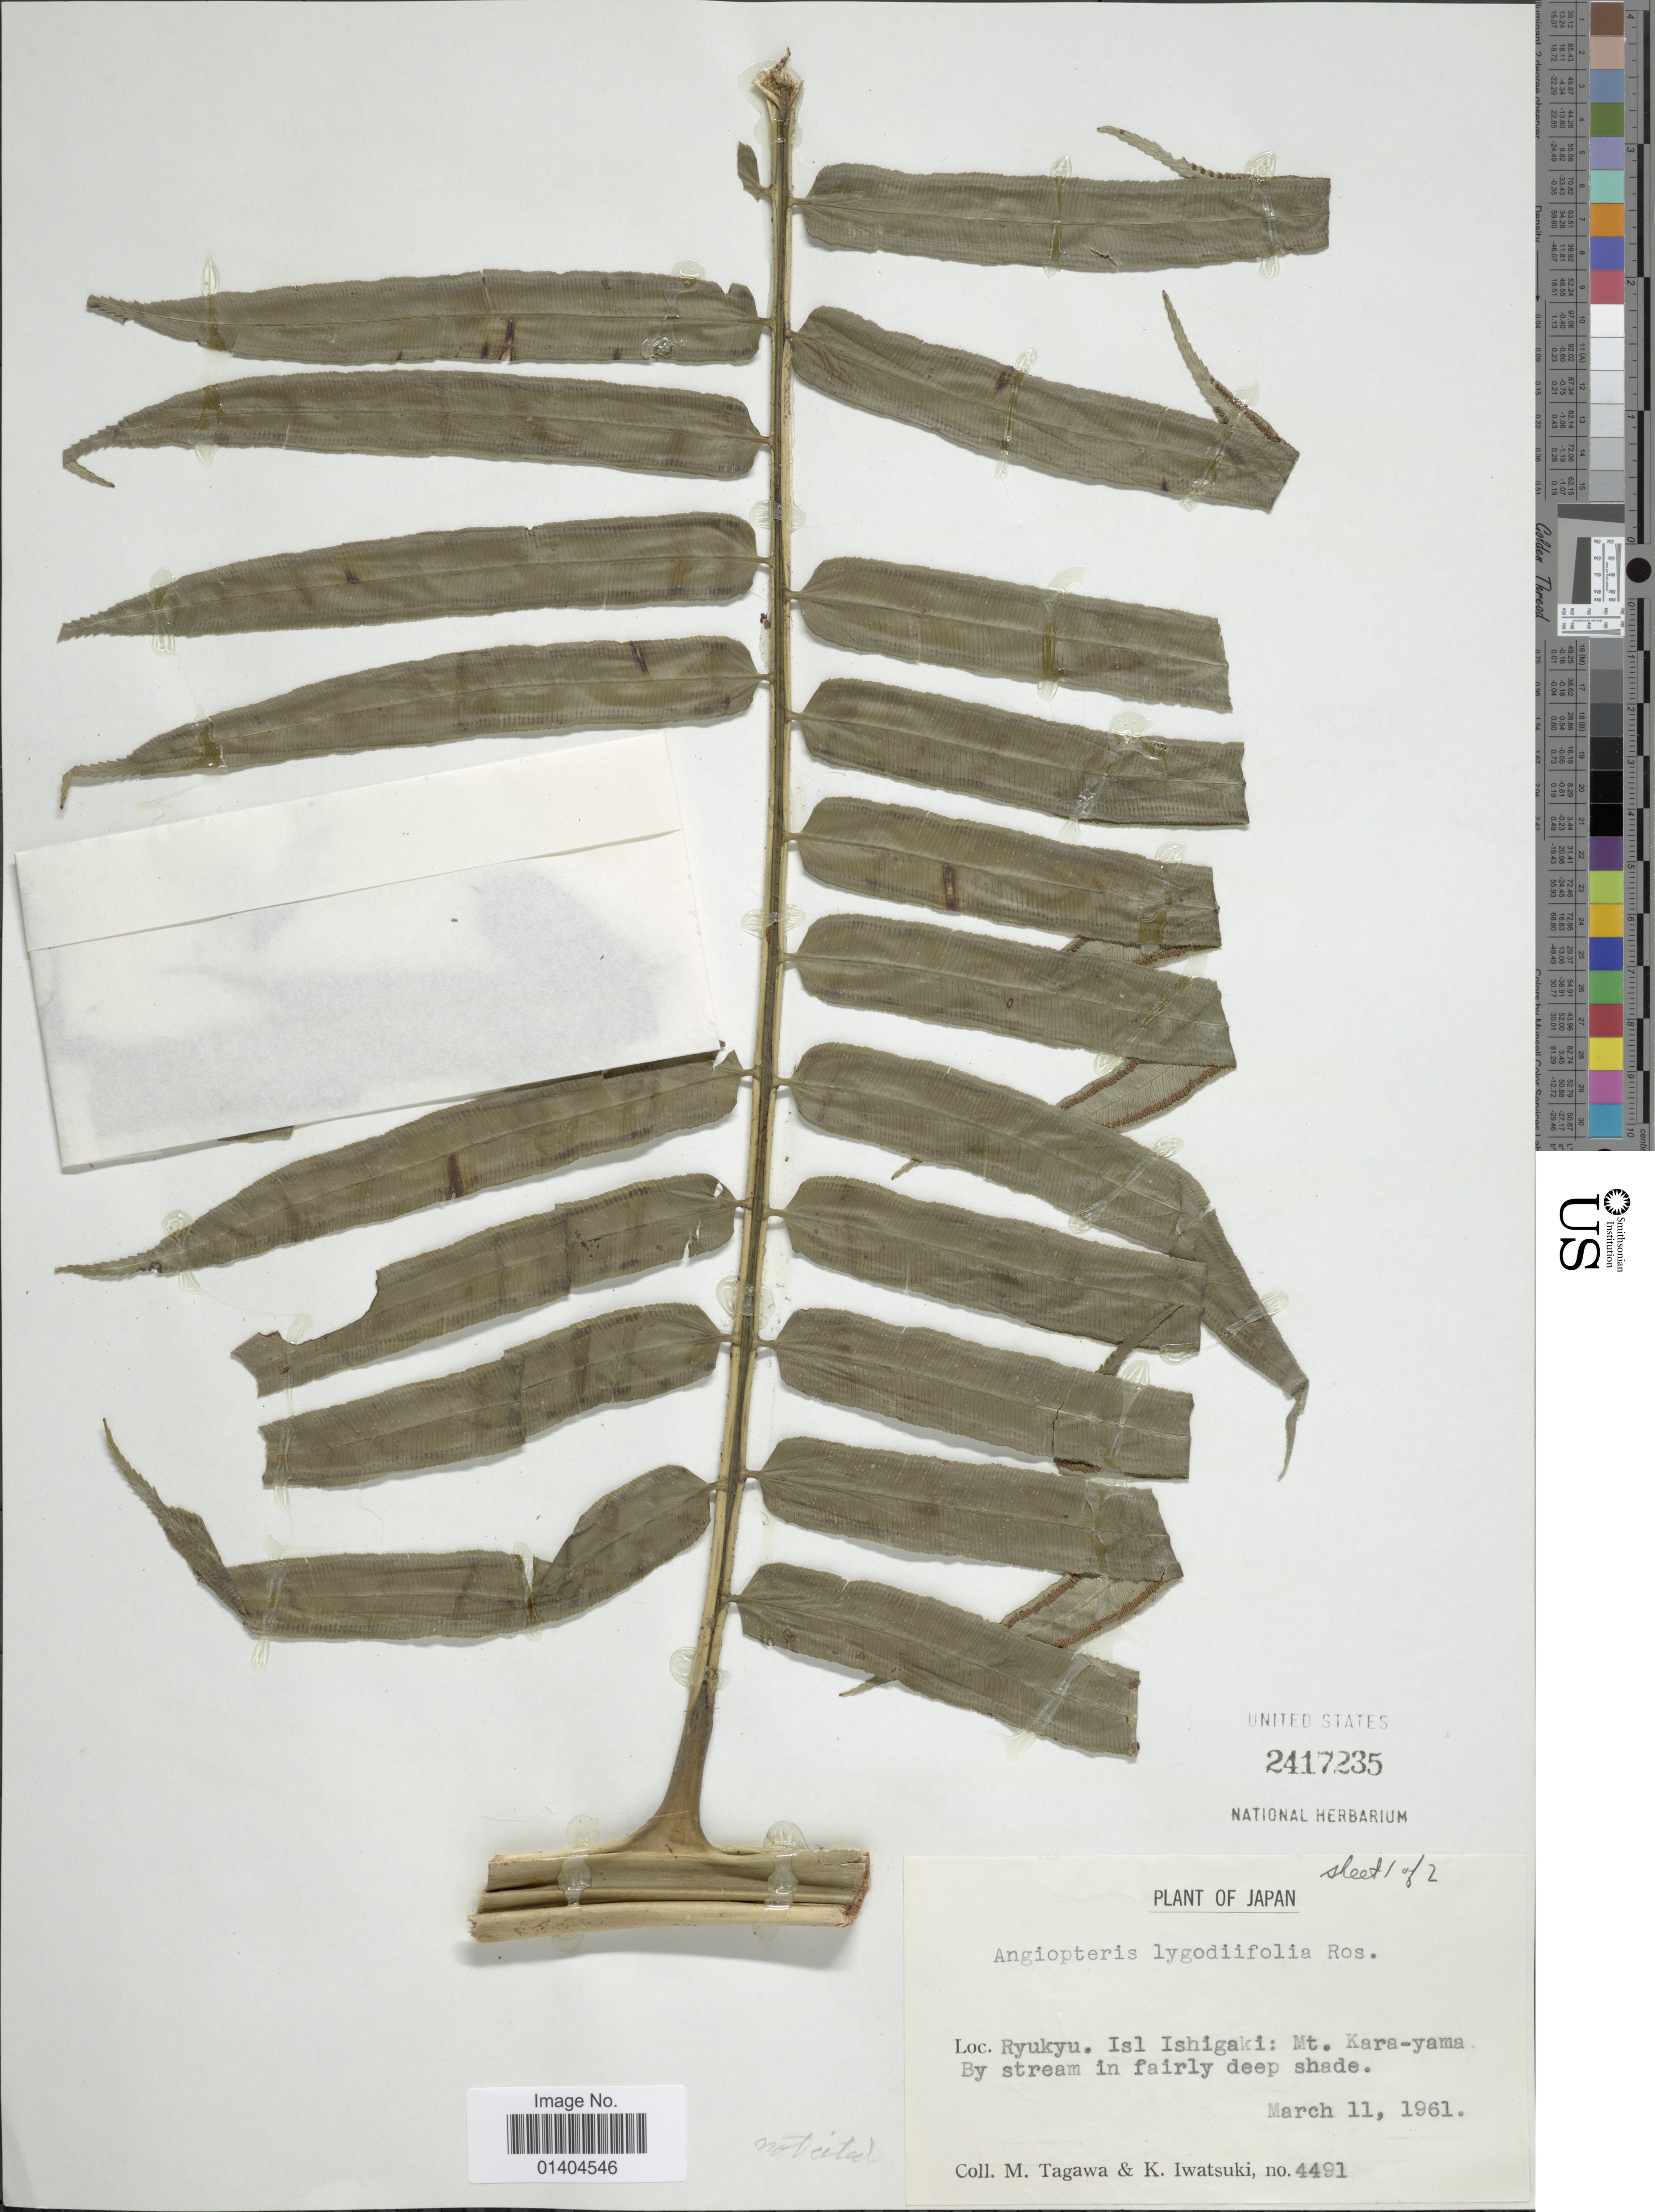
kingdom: Plantae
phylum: Tracheophyta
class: Polypodiopsida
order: Marattiales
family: Marattiaceae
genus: Angiopteris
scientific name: Angiopteris lygodiifolia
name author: Rosenst.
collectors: M. Tagawa & K. Iwatsuki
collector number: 4491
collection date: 1961-03-11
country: Japan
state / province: Okinawa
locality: Rykyu. Isl Ishigaki:mt. Kara-yama.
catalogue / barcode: US 2417235